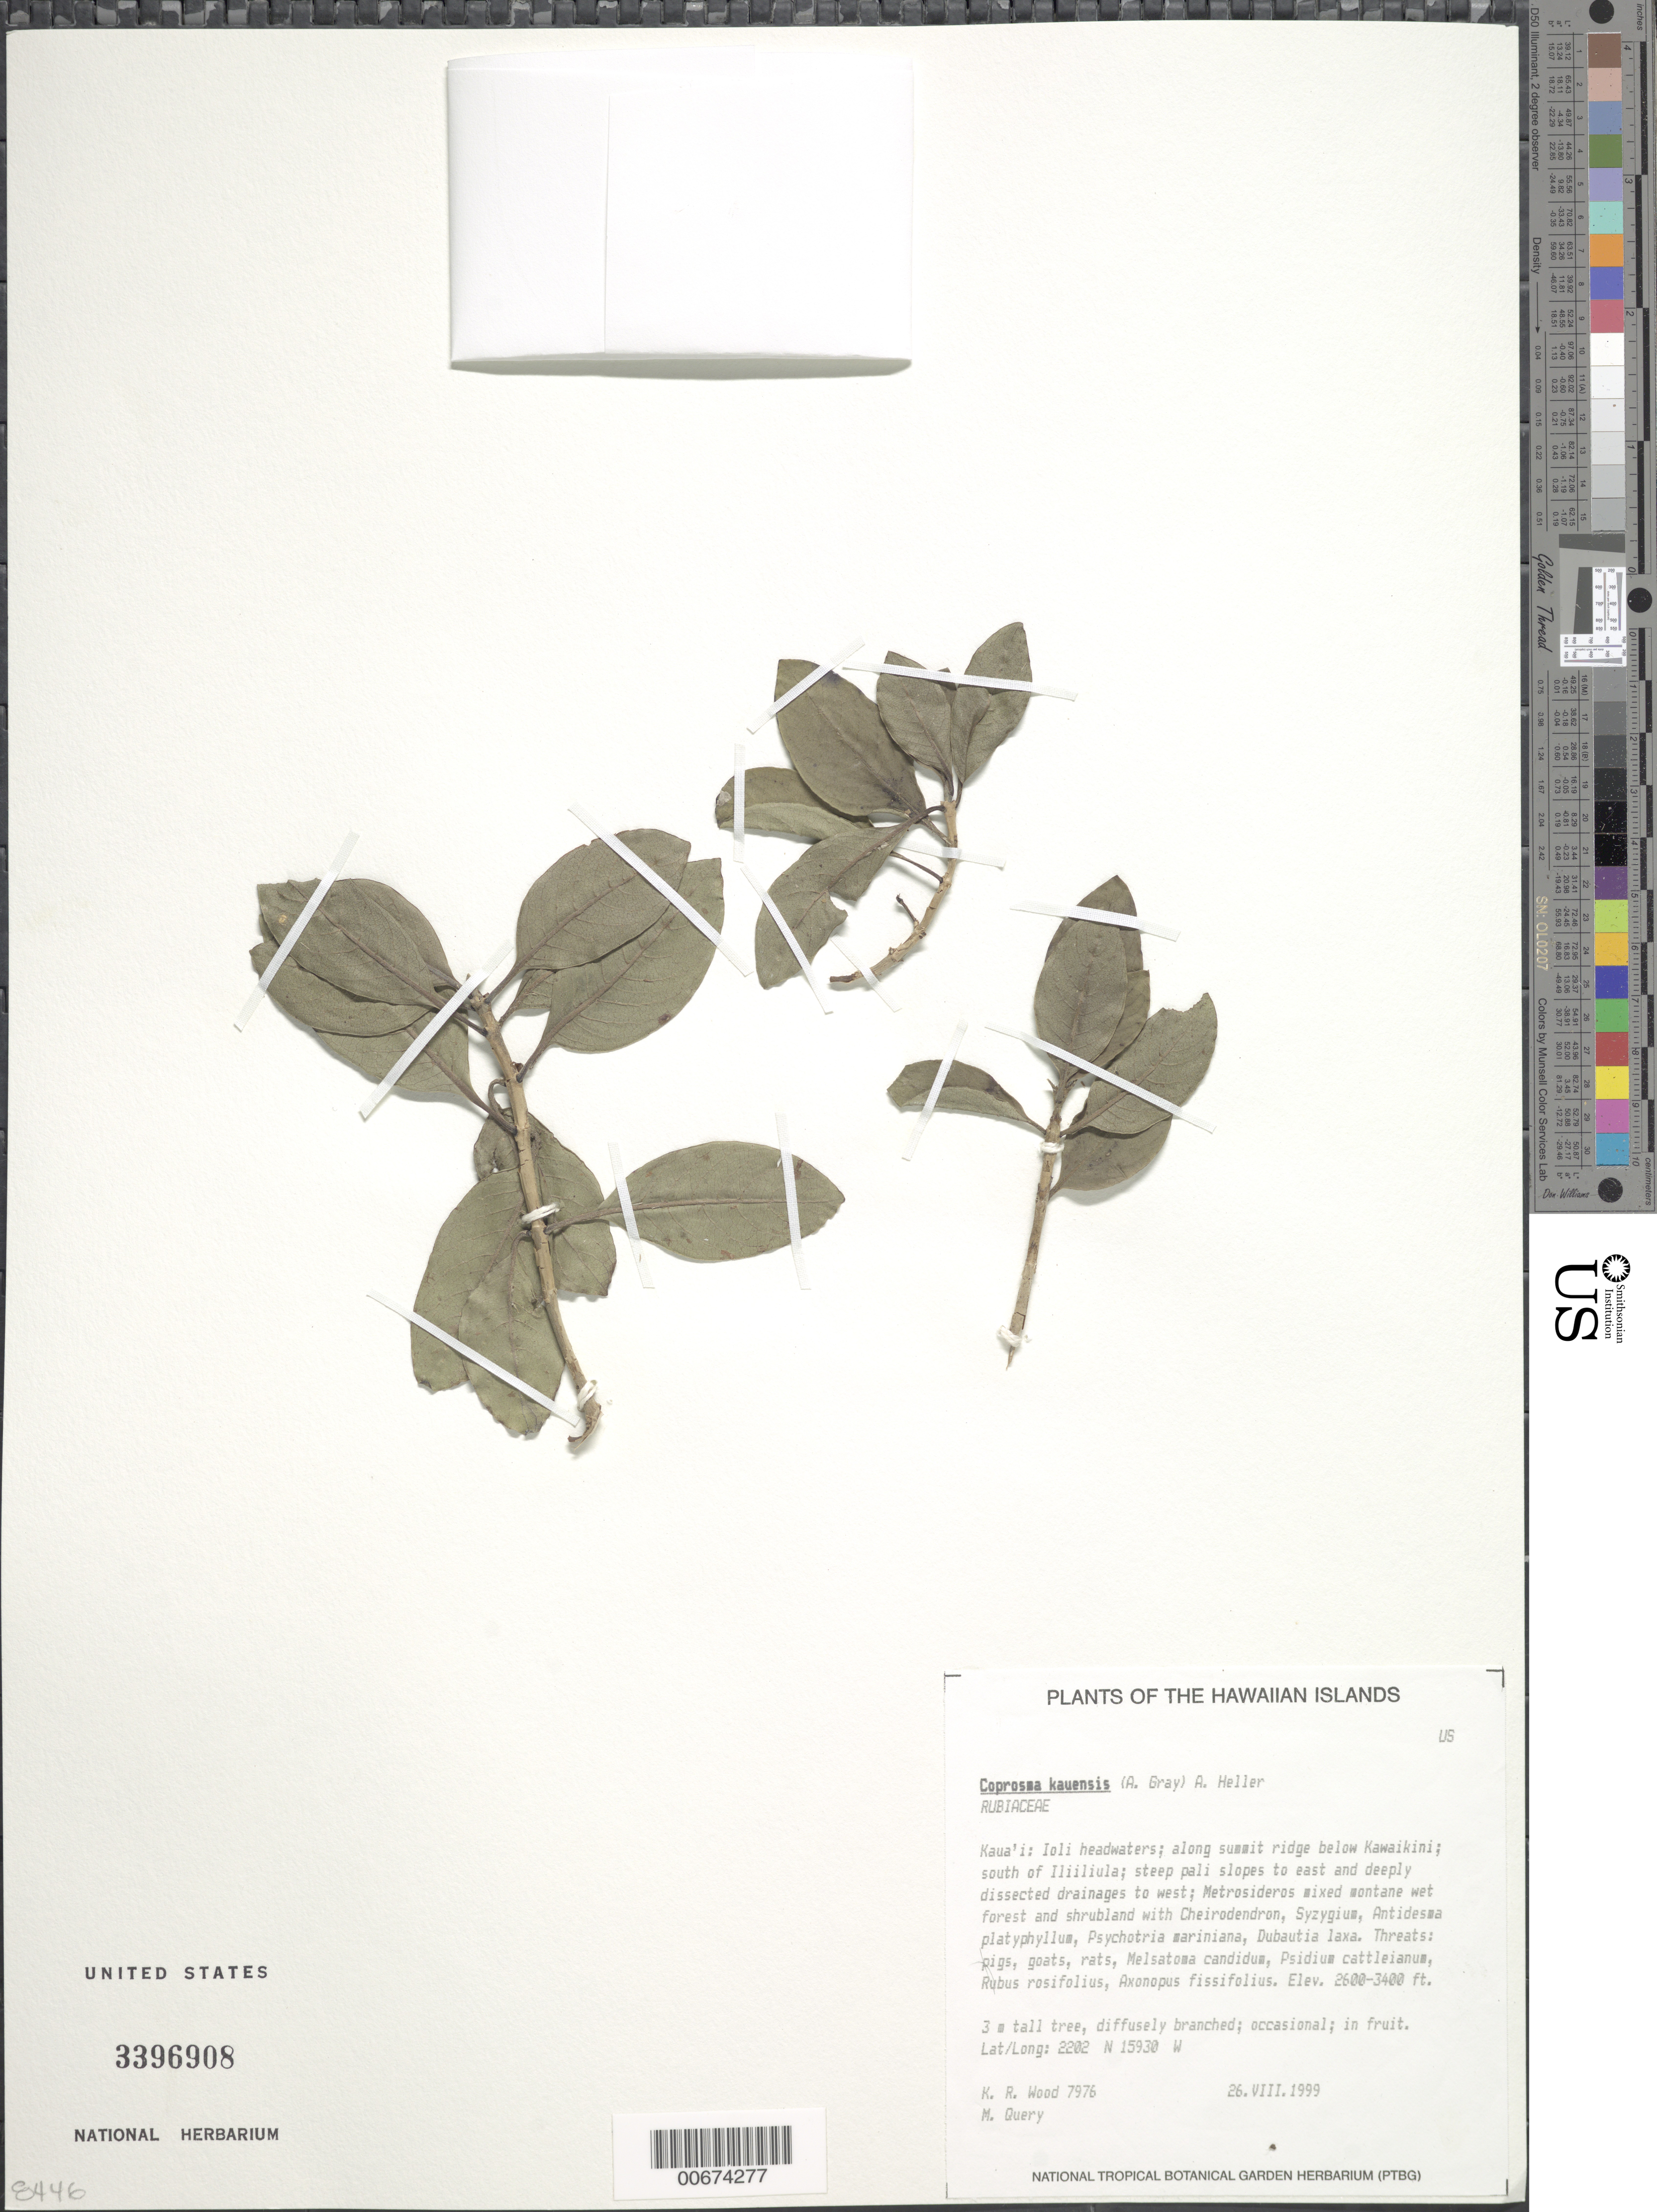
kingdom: Plantae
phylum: Tracheophyta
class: Magnoliopsida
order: Gentianales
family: Rubiaceae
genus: Coprosma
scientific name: Coprosma kauensis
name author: A. Heller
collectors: K. R. Wood & M. Query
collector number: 7976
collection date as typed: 26 Aug 1999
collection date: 1999-08-26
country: United States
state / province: Hawaii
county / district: Kauai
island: Kaua'i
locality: Ioli headwaters; along summit ridge below Kawaikini; south of Iliiliula; steep pali slopes to east and deeply disected drainages to west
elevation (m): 792.5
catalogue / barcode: US 3396908